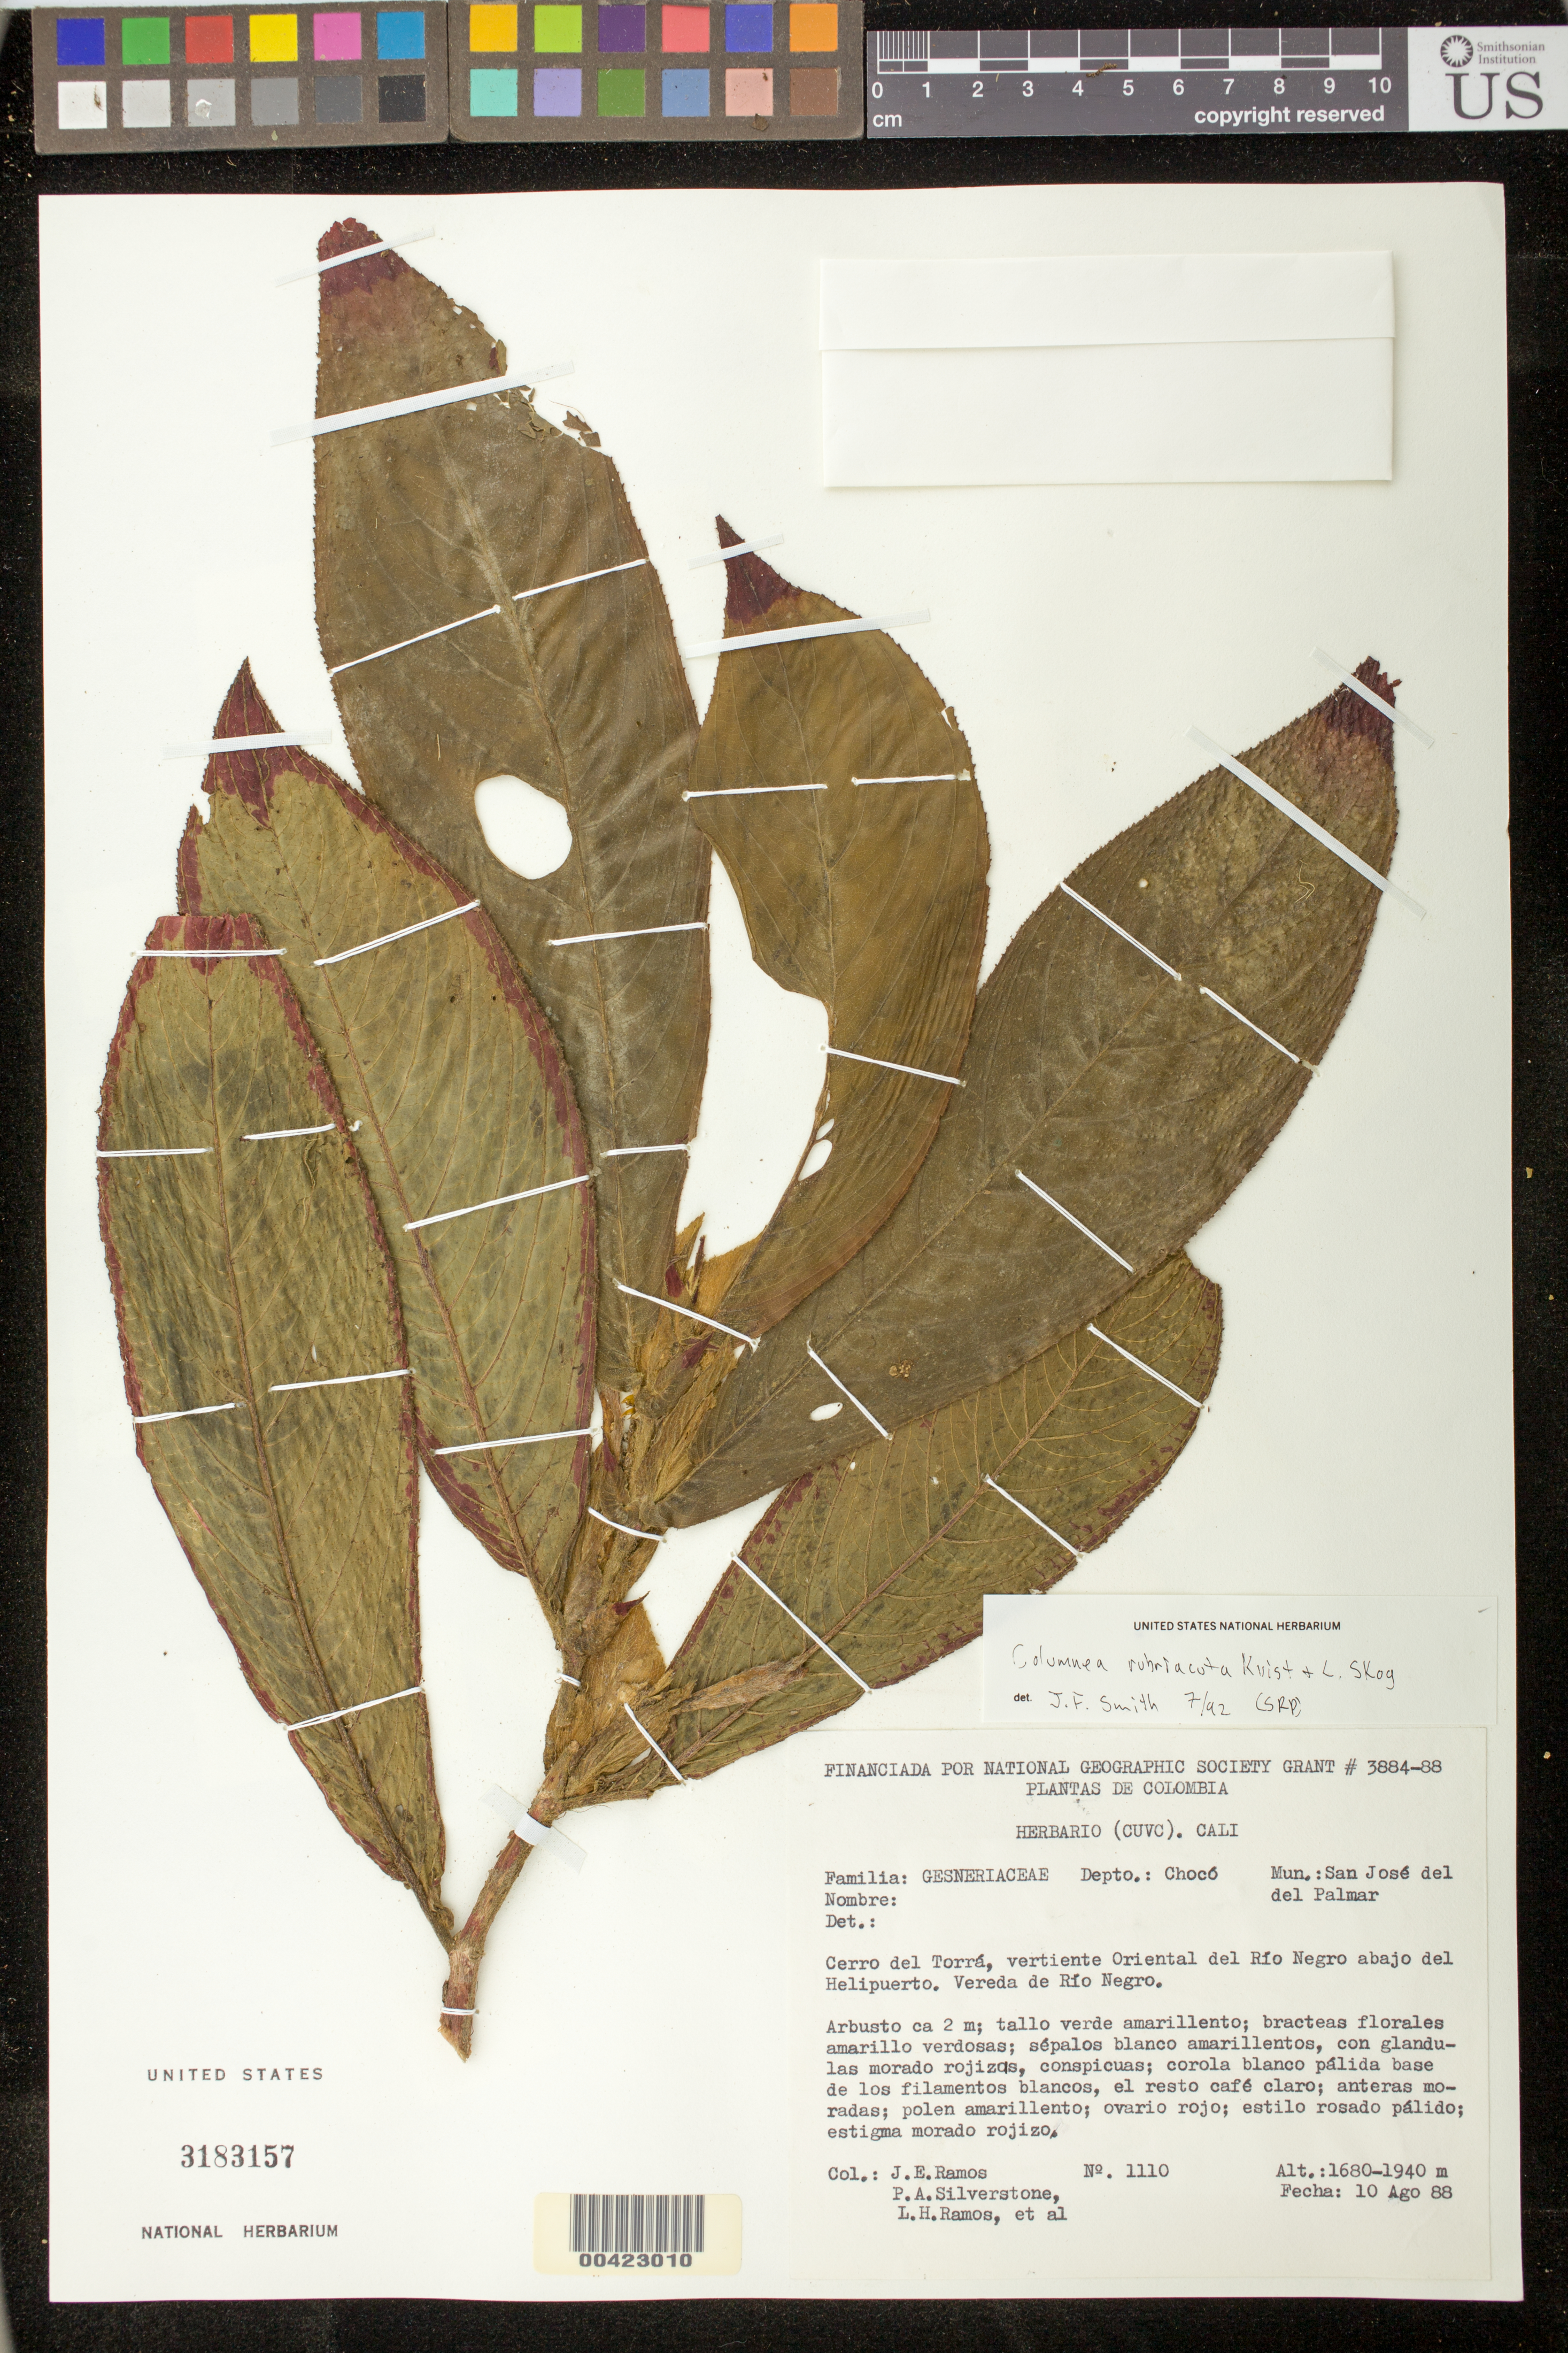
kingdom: Plantae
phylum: Tracheophyta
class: Magnoliopsida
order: Lamiales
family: Gesneriaceae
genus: Columnea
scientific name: Columnea rubriacuta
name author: (Wiehler) L.P. Kvist & L.E. Skog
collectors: J. E. Ramos, P. A. Silverstone-Sopkin, L. Ramos & et al.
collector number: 1110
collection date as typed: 10 Aug 1988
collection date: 1988-08-10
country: Colombia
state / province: Chocó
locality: San José del Palmar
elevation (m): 1680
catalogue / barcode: US 3183157